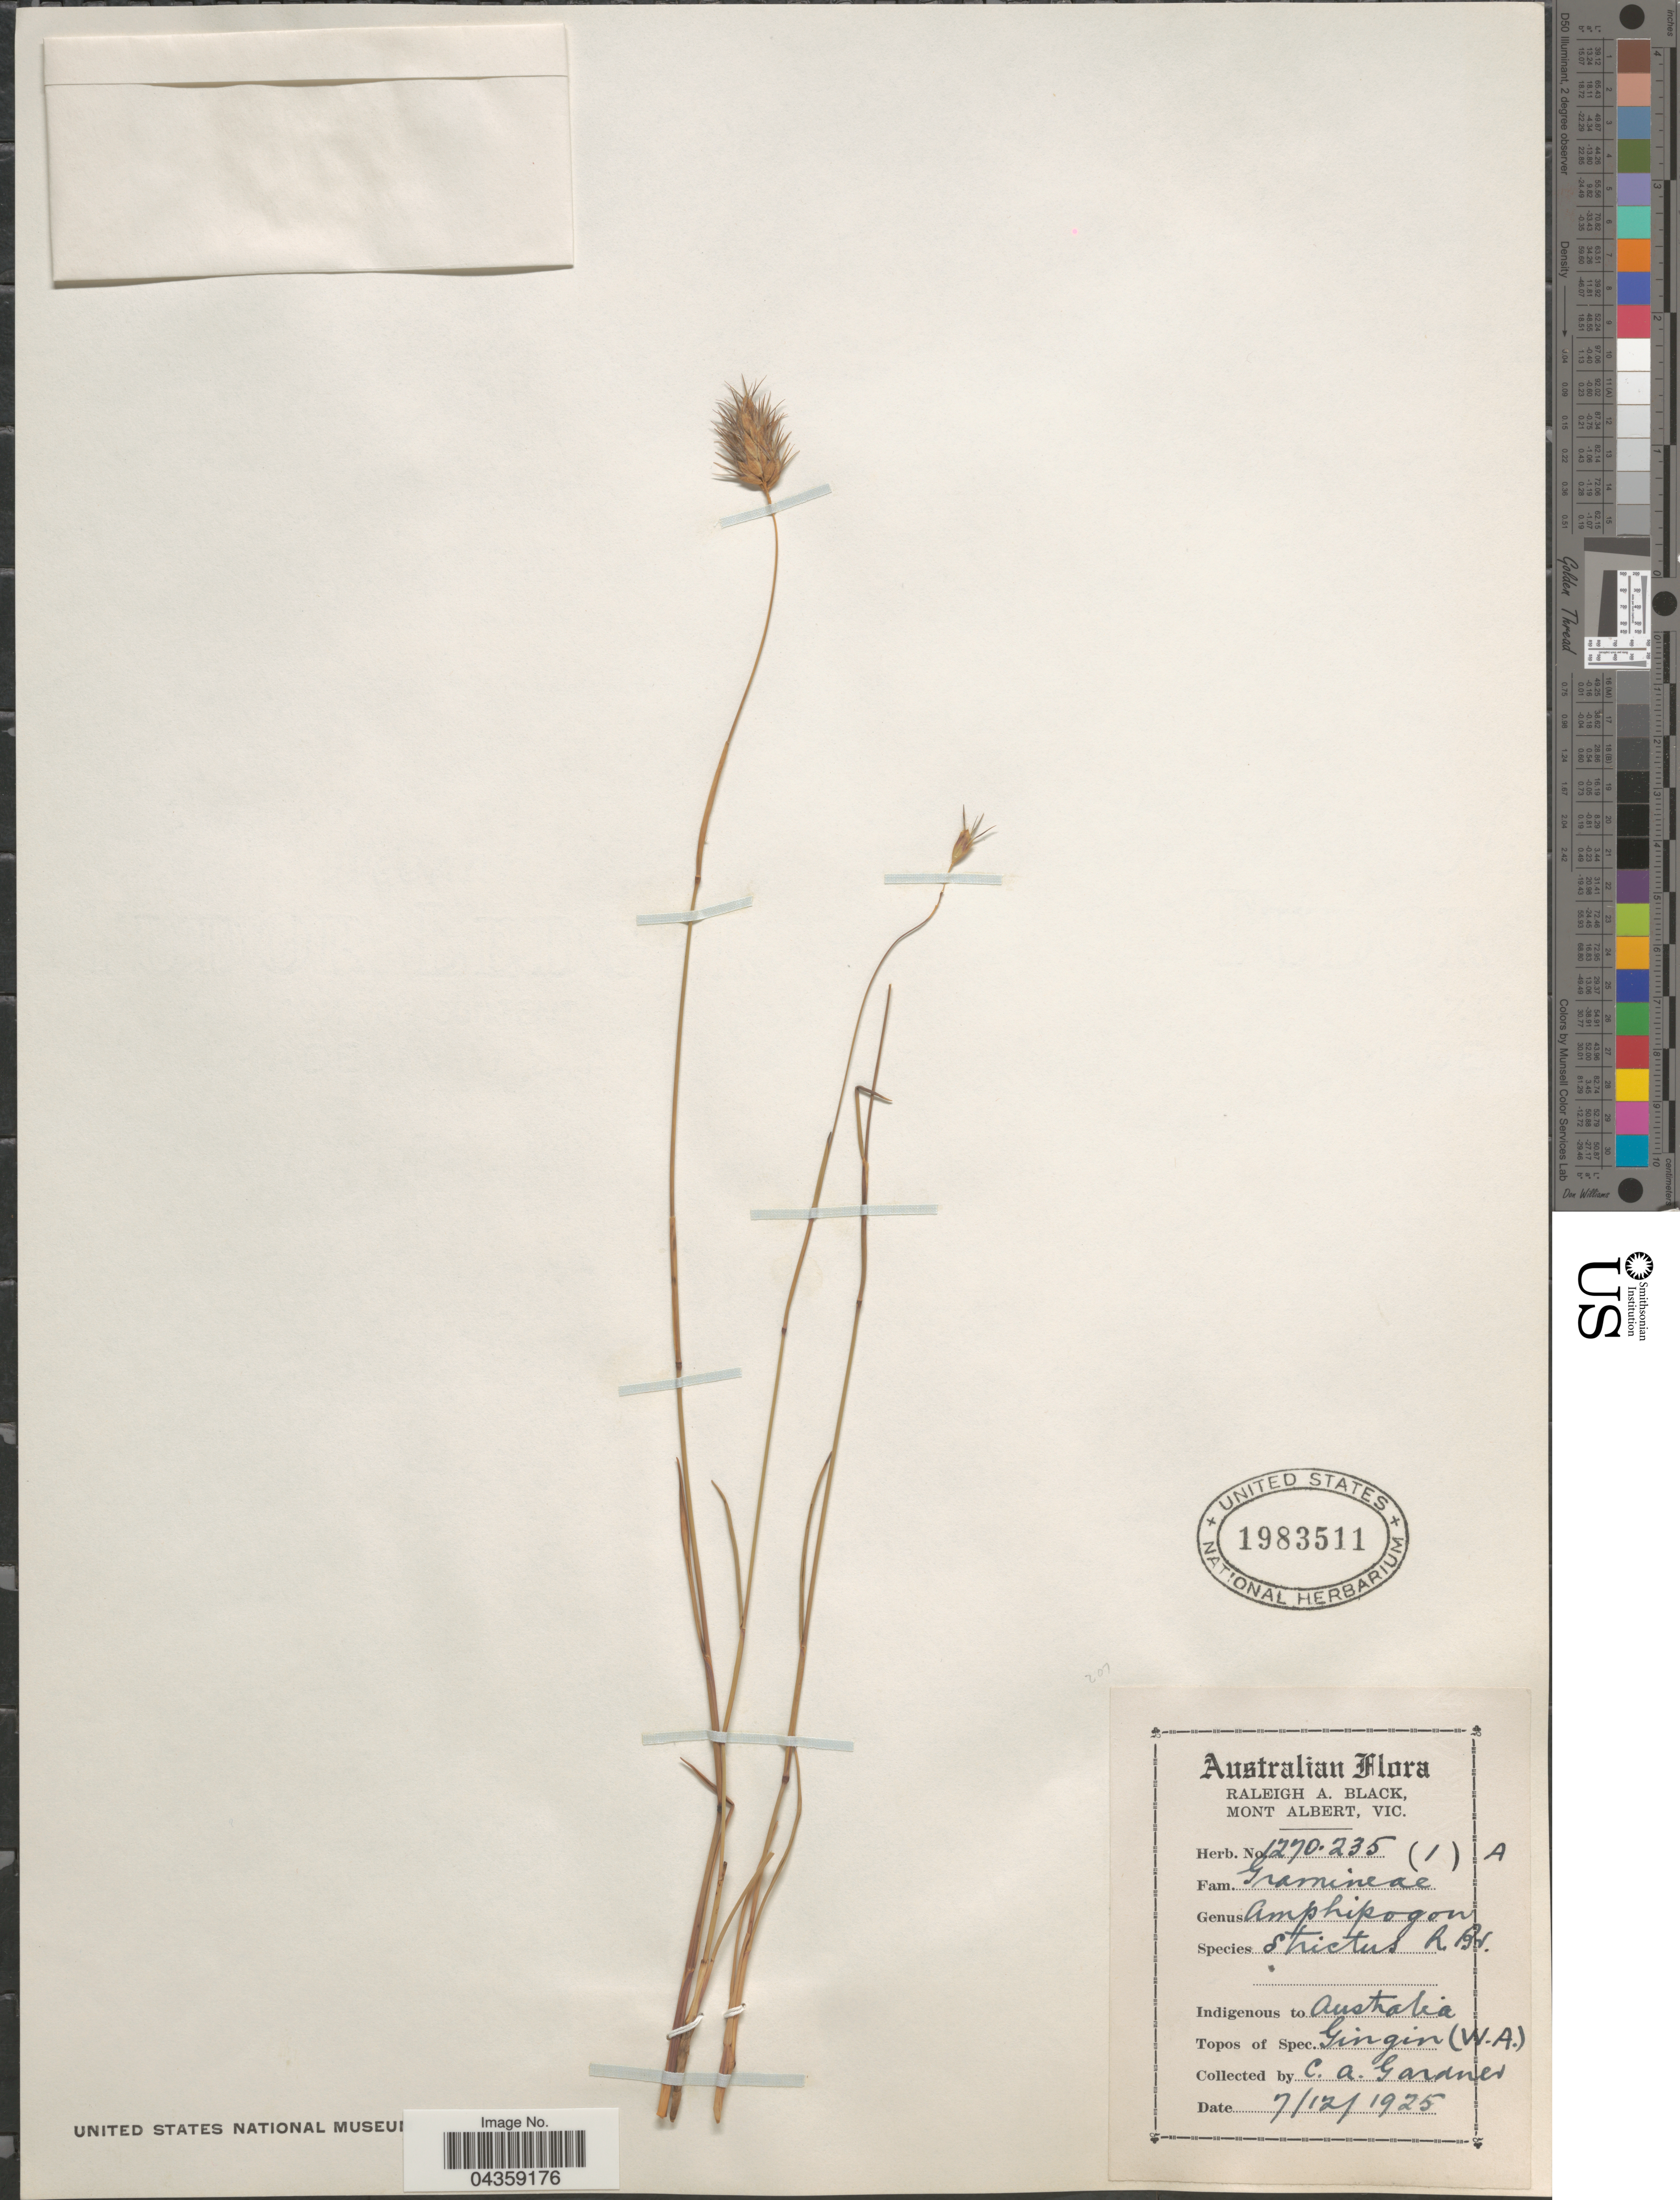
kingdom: Plantae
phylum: Tracheophyta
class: Liliopsida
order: Poales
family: Poaceae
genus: Amphipogon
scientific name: Amphipogon strictus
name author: R. Br.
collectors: C. A. Gardner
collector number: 1270235(1)A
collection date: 1925-12-07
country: Australia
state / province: Western Australia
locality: Gingin (W.A.).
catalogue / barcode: US 1983511